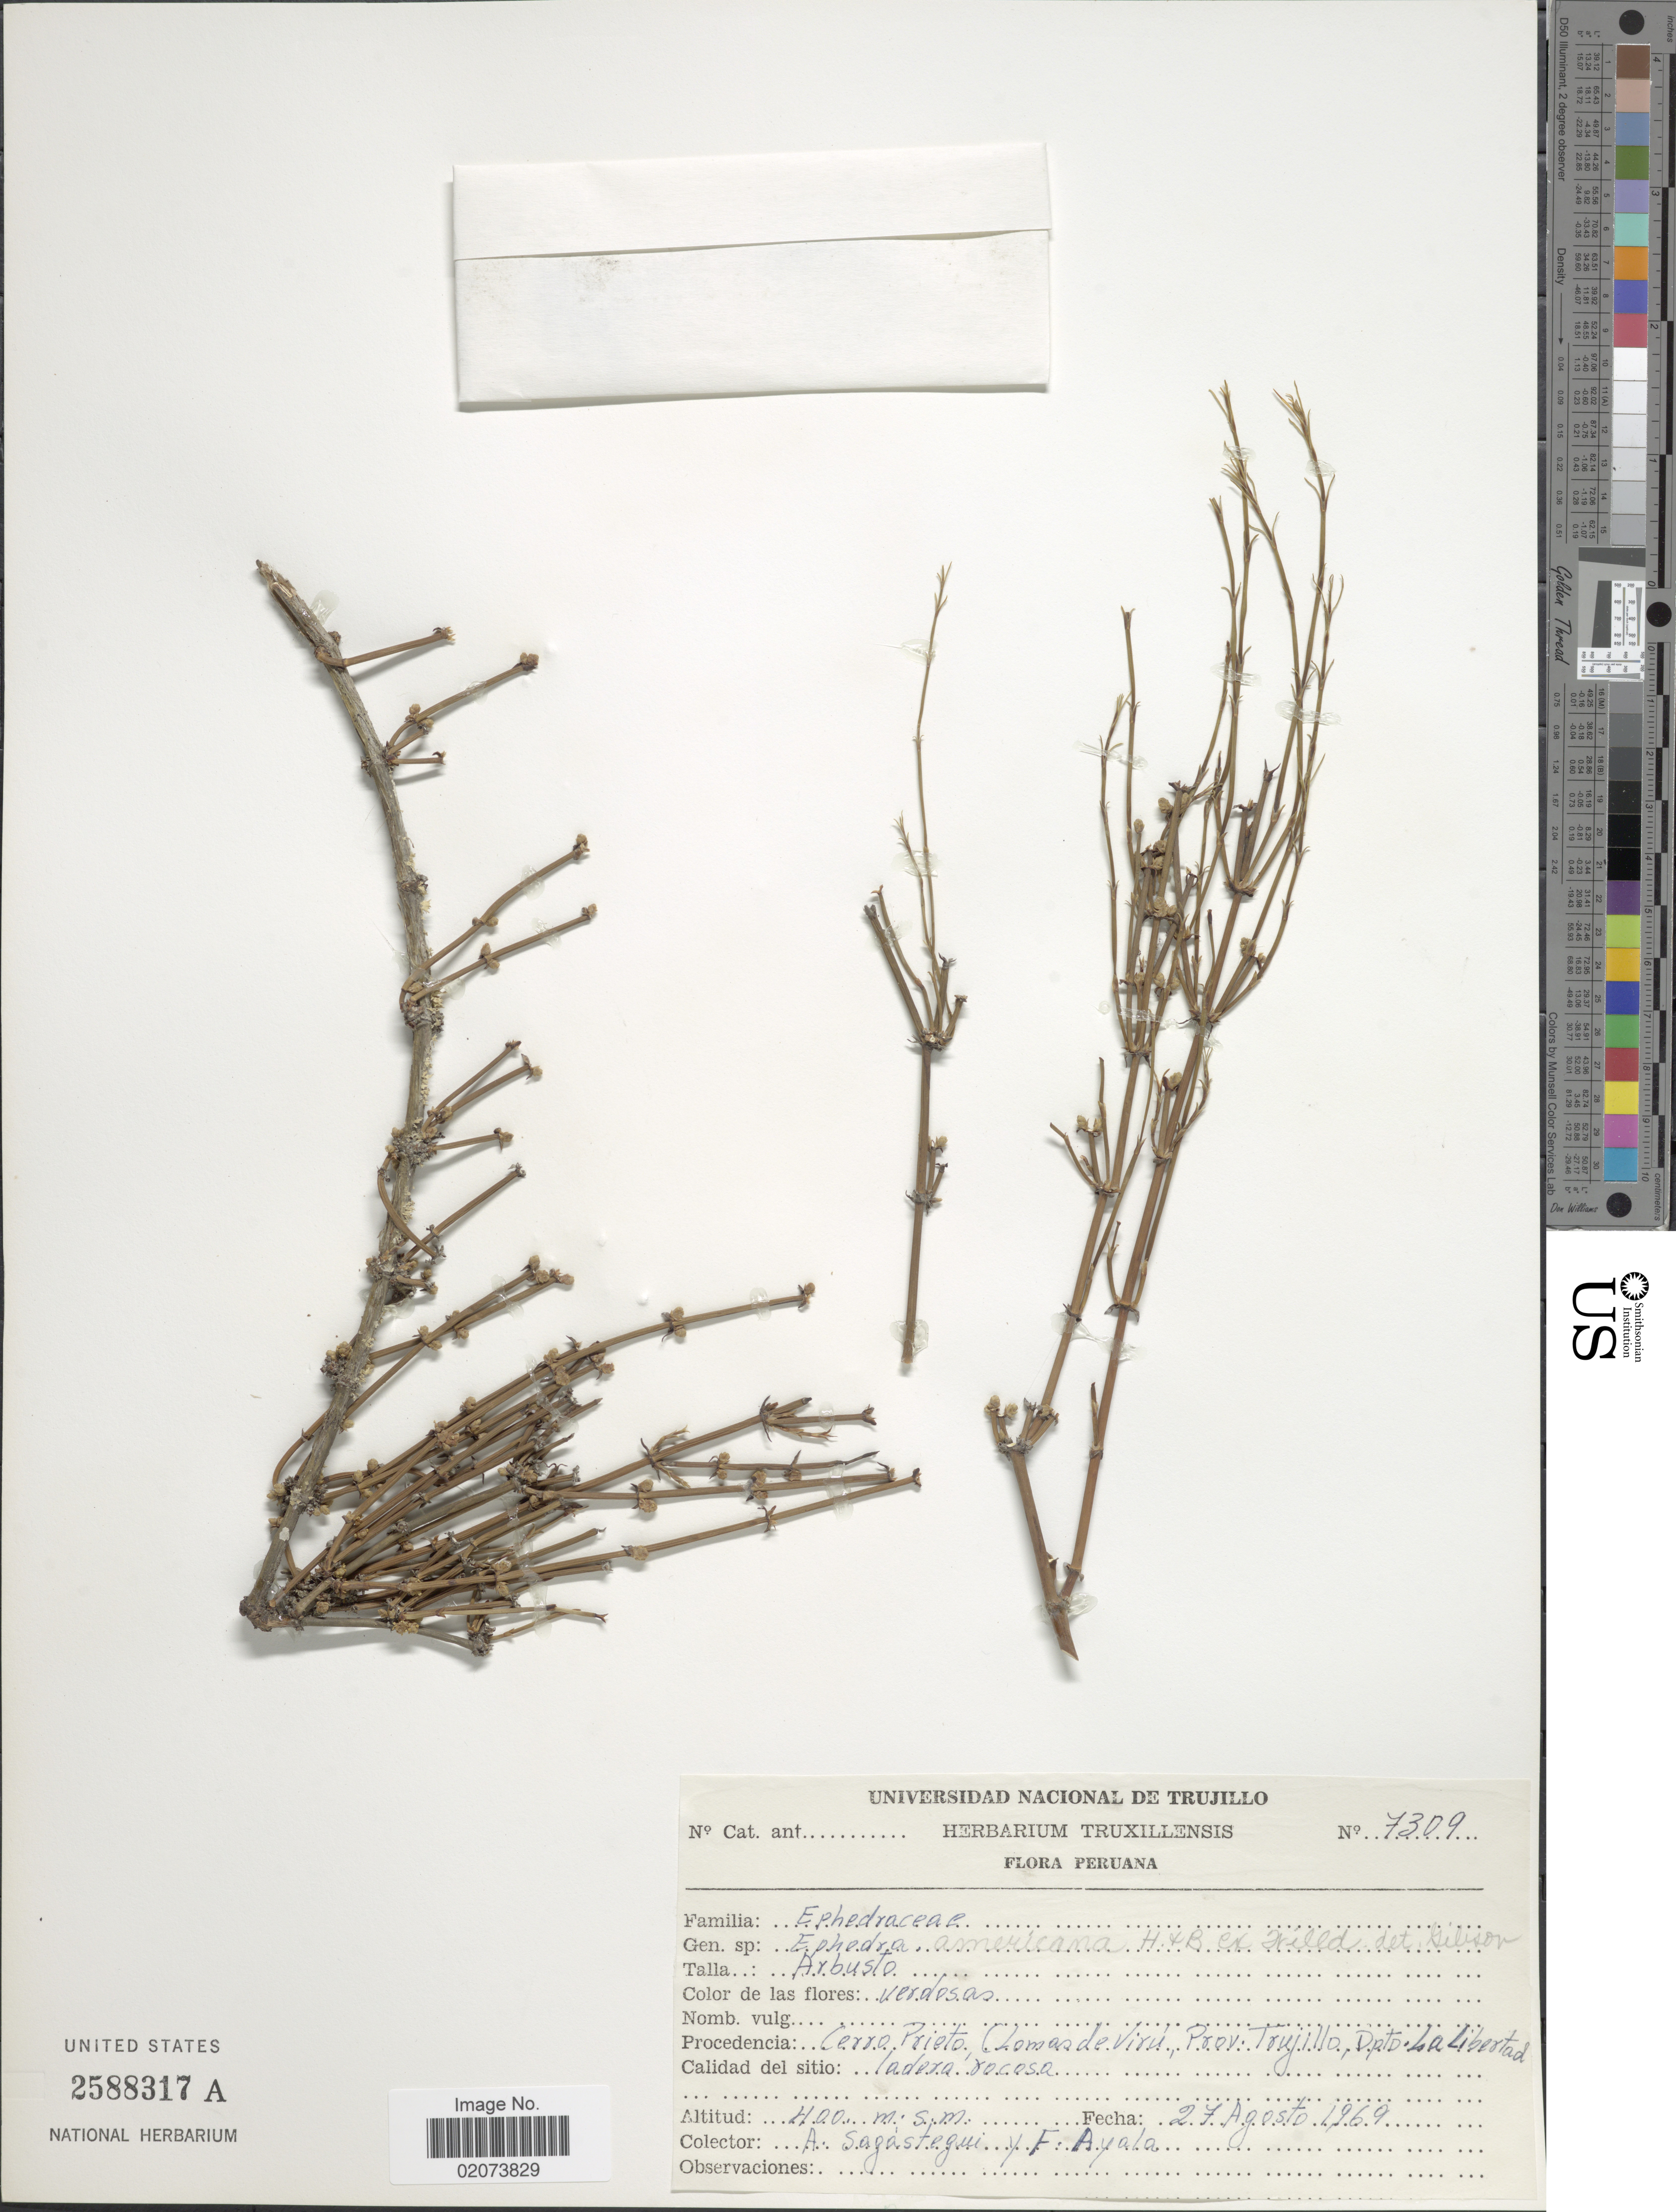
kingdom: Plantae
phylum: Tracheophyta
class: Gnetopsida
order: Ephedrales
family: Ephedraceae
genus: Ephedra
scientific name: Ephedra americana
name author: Humb. & Bonpl. ex Willd.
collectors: A. Sagástegui A. & F. Ayala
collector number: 7309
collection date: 1969-08-27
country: Peru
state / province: La Libertad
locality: Cerro Prieto, Lomas de Viru, Prov. Trujillo, Dpto. La Libertad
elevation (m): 400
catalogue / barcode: US 2588317A